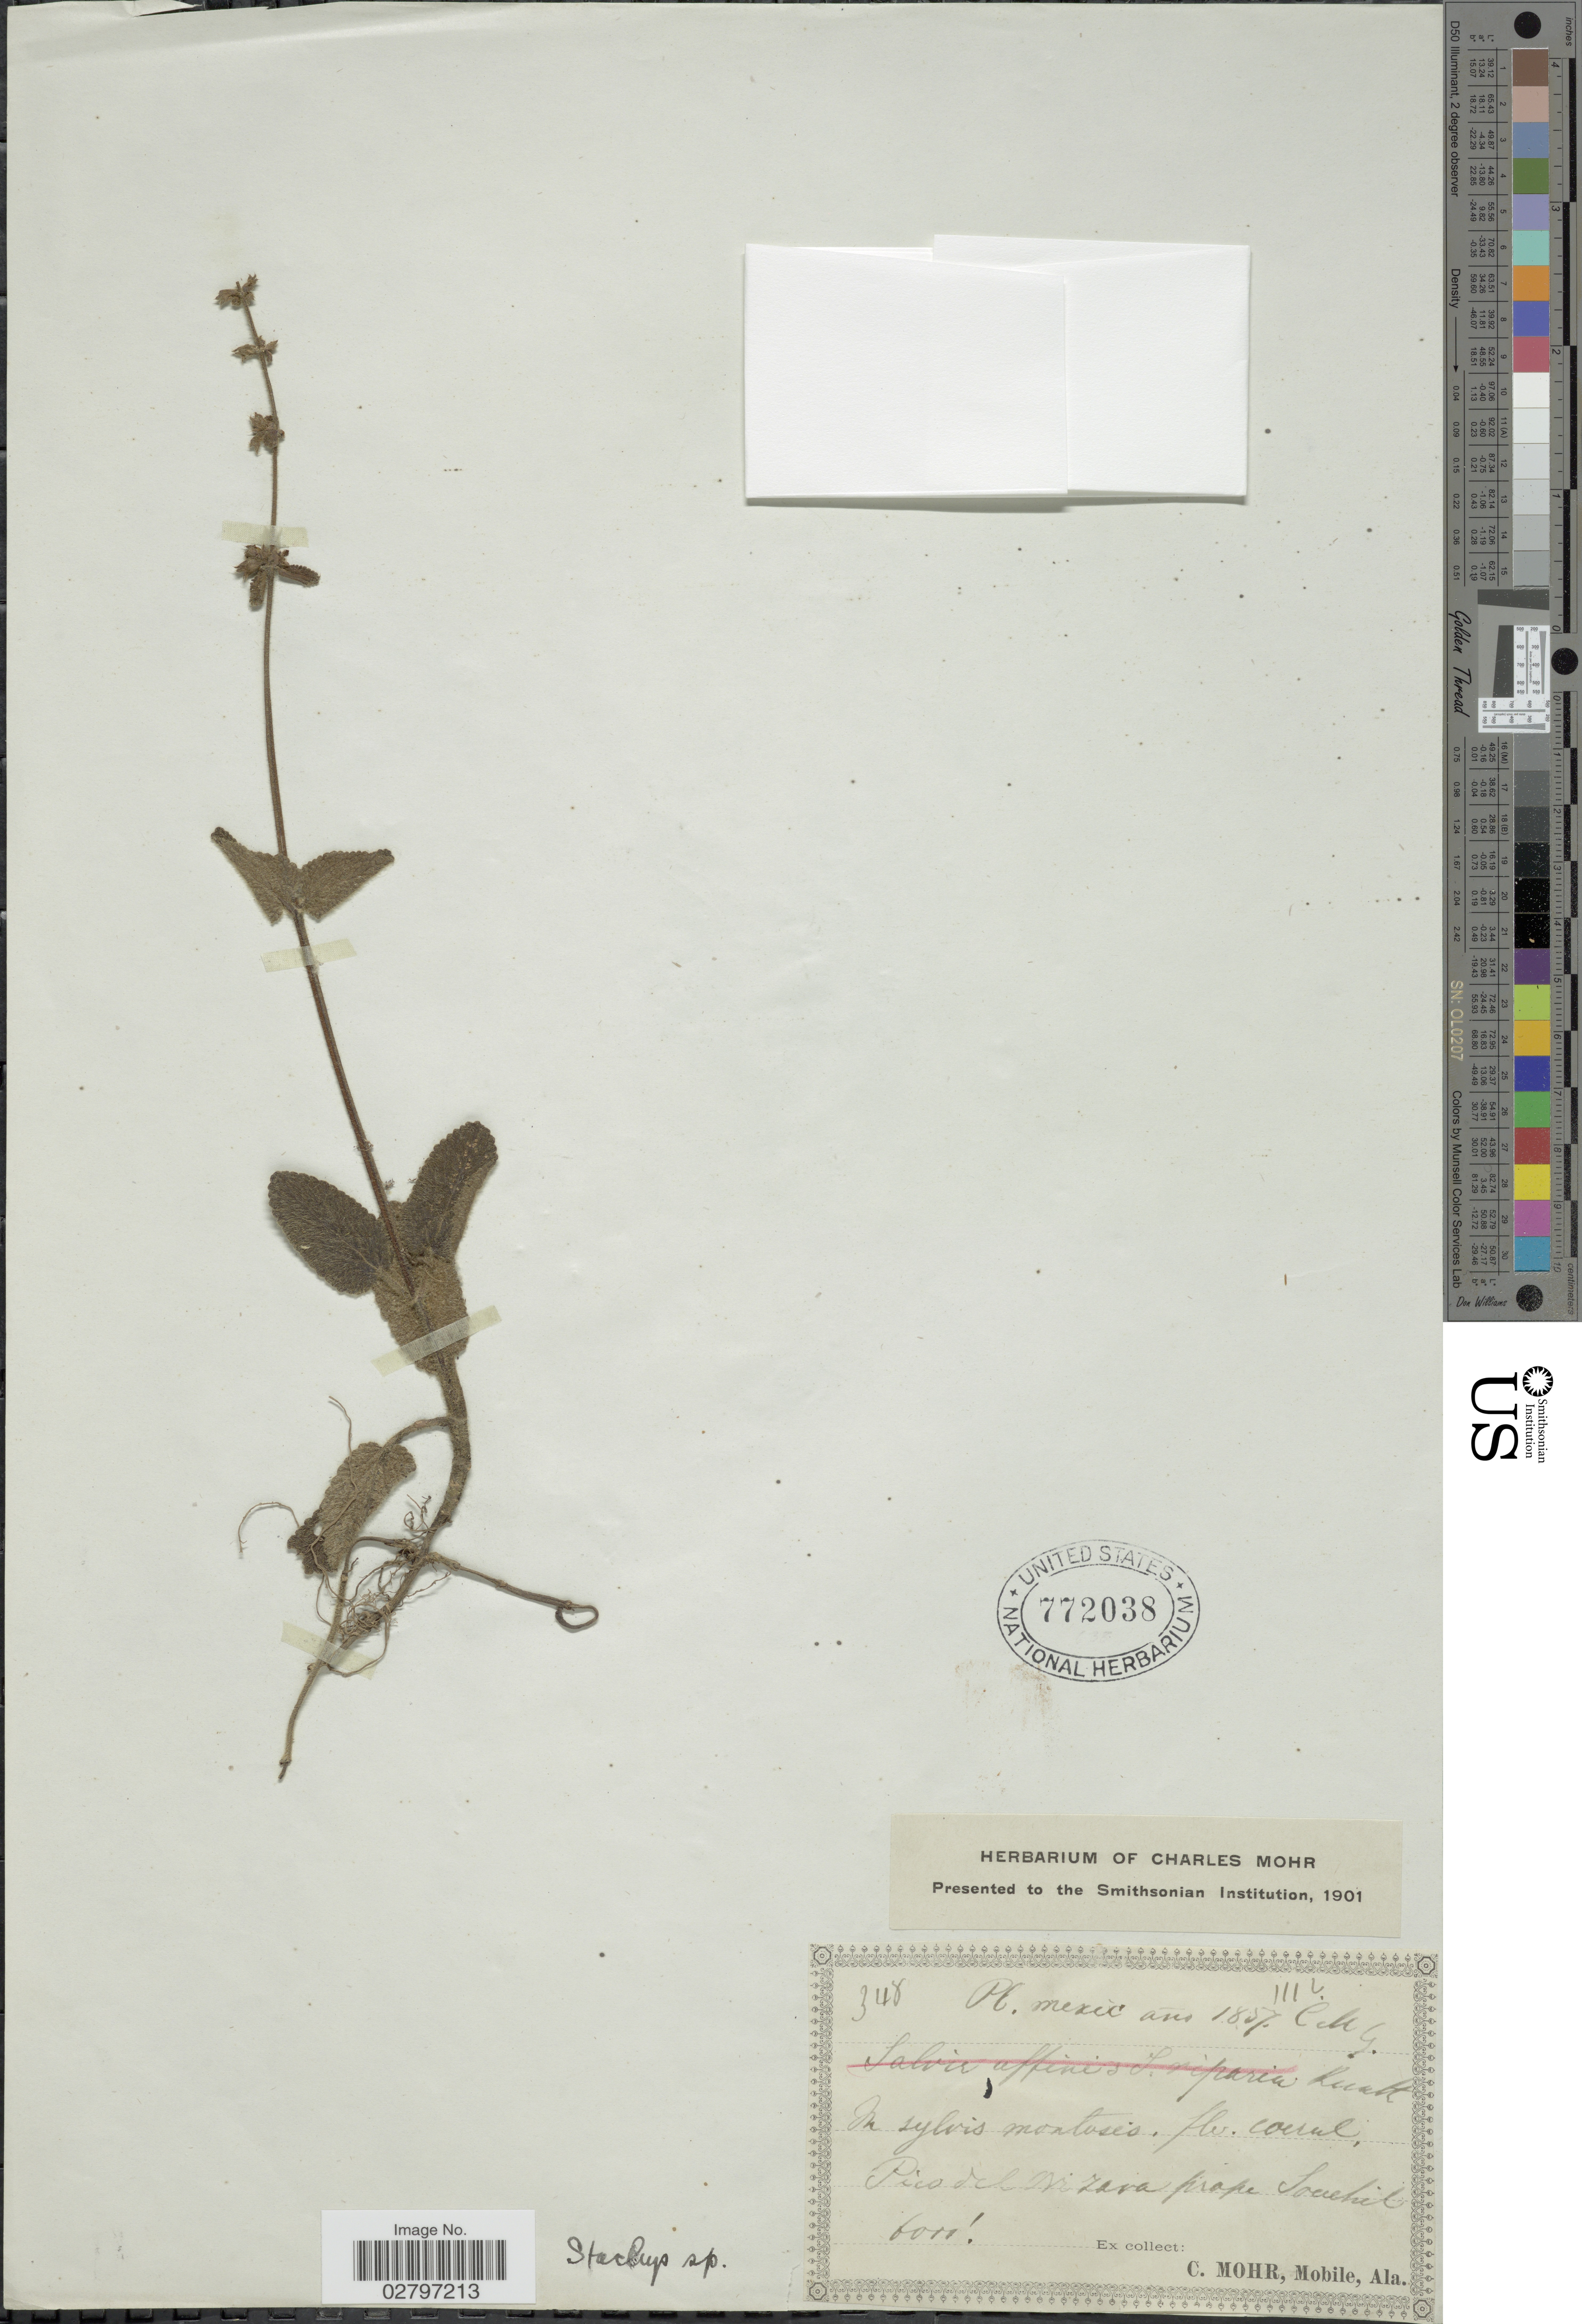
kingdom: Plantae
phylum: Tracheophyta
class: Magnoliopsida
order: Lamiales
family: Lamiaceae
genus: Stachys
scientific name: Stachys sp.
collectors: Mohr, C. T. (herbarium)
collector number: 348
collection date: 1857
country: Mexico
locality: Pico del Orizava prope Souchil.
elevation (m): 1829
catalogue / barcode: US 772038